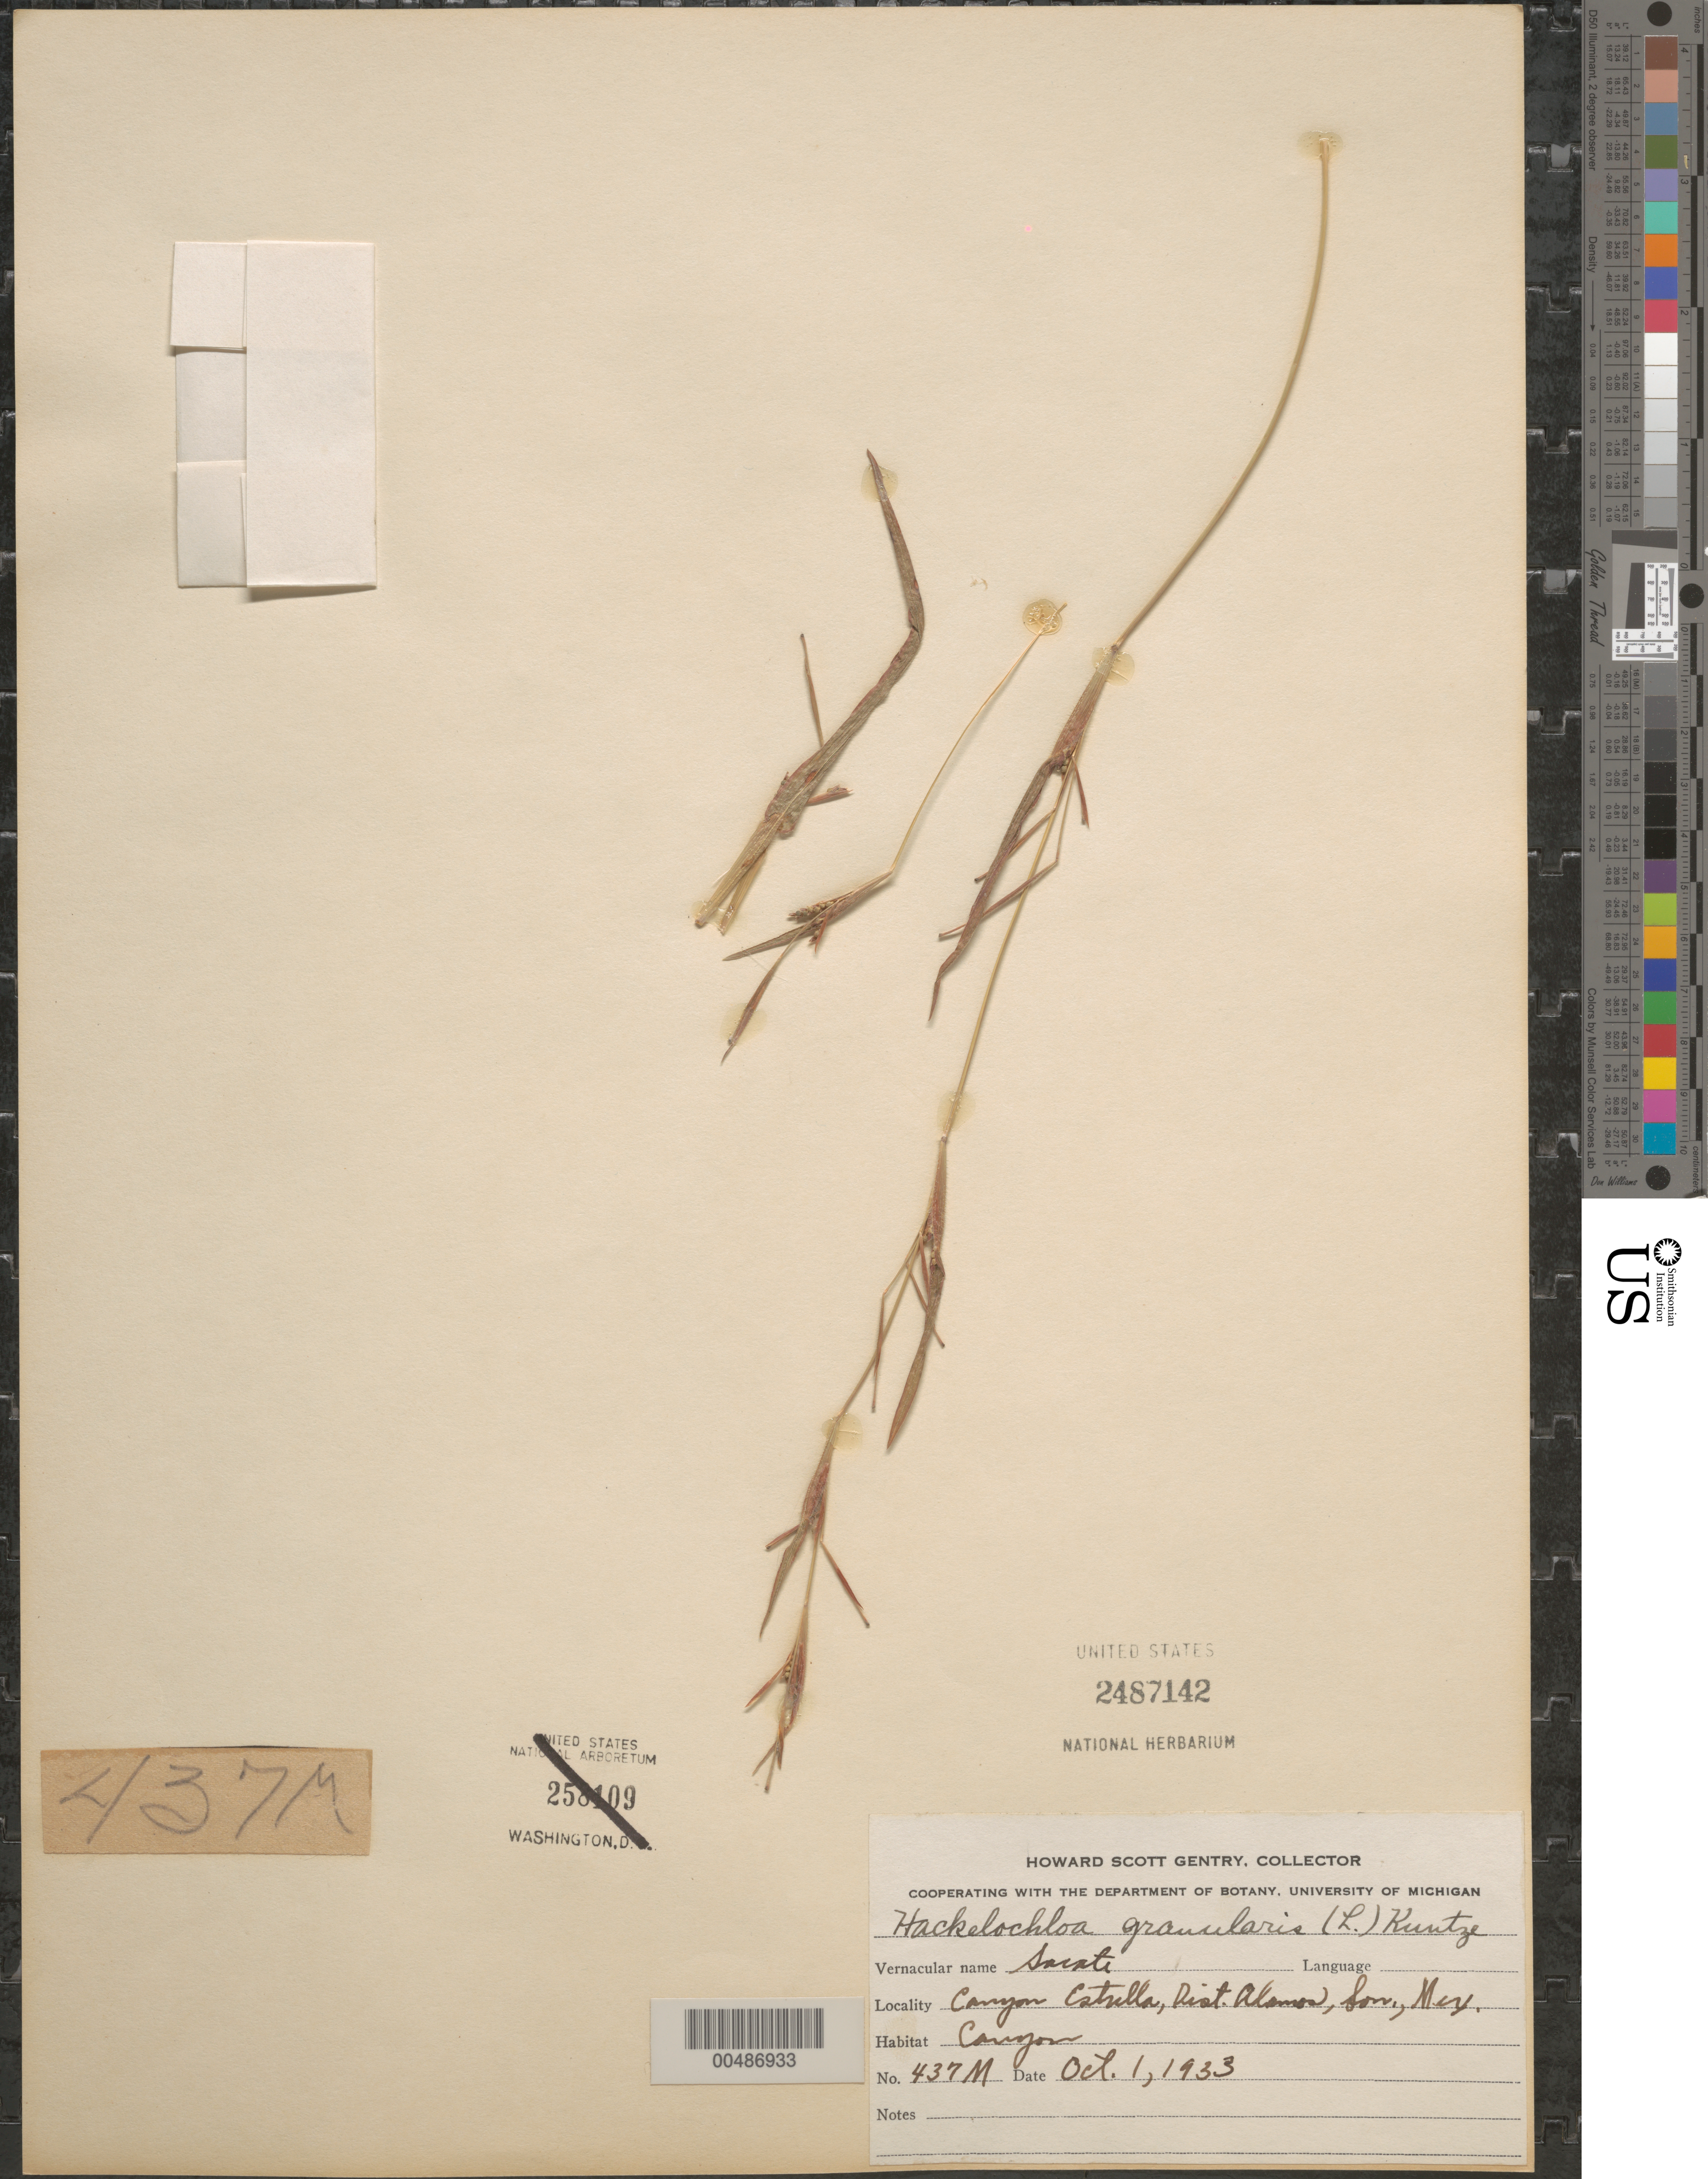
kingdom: Plantae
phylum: Tracheophyta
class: Liliopsida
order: Poales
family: Poaceae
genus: Hackelochloa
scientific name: Hackelochloa granularis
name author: (L.) Kuntze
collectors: H. S. Gentry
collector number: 437M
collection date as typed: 1 Oct 1933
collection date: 1933-10-01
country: Mexico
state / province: Sonora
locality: Canyon Estrella, Dist Alamos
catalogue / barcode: US 2487142